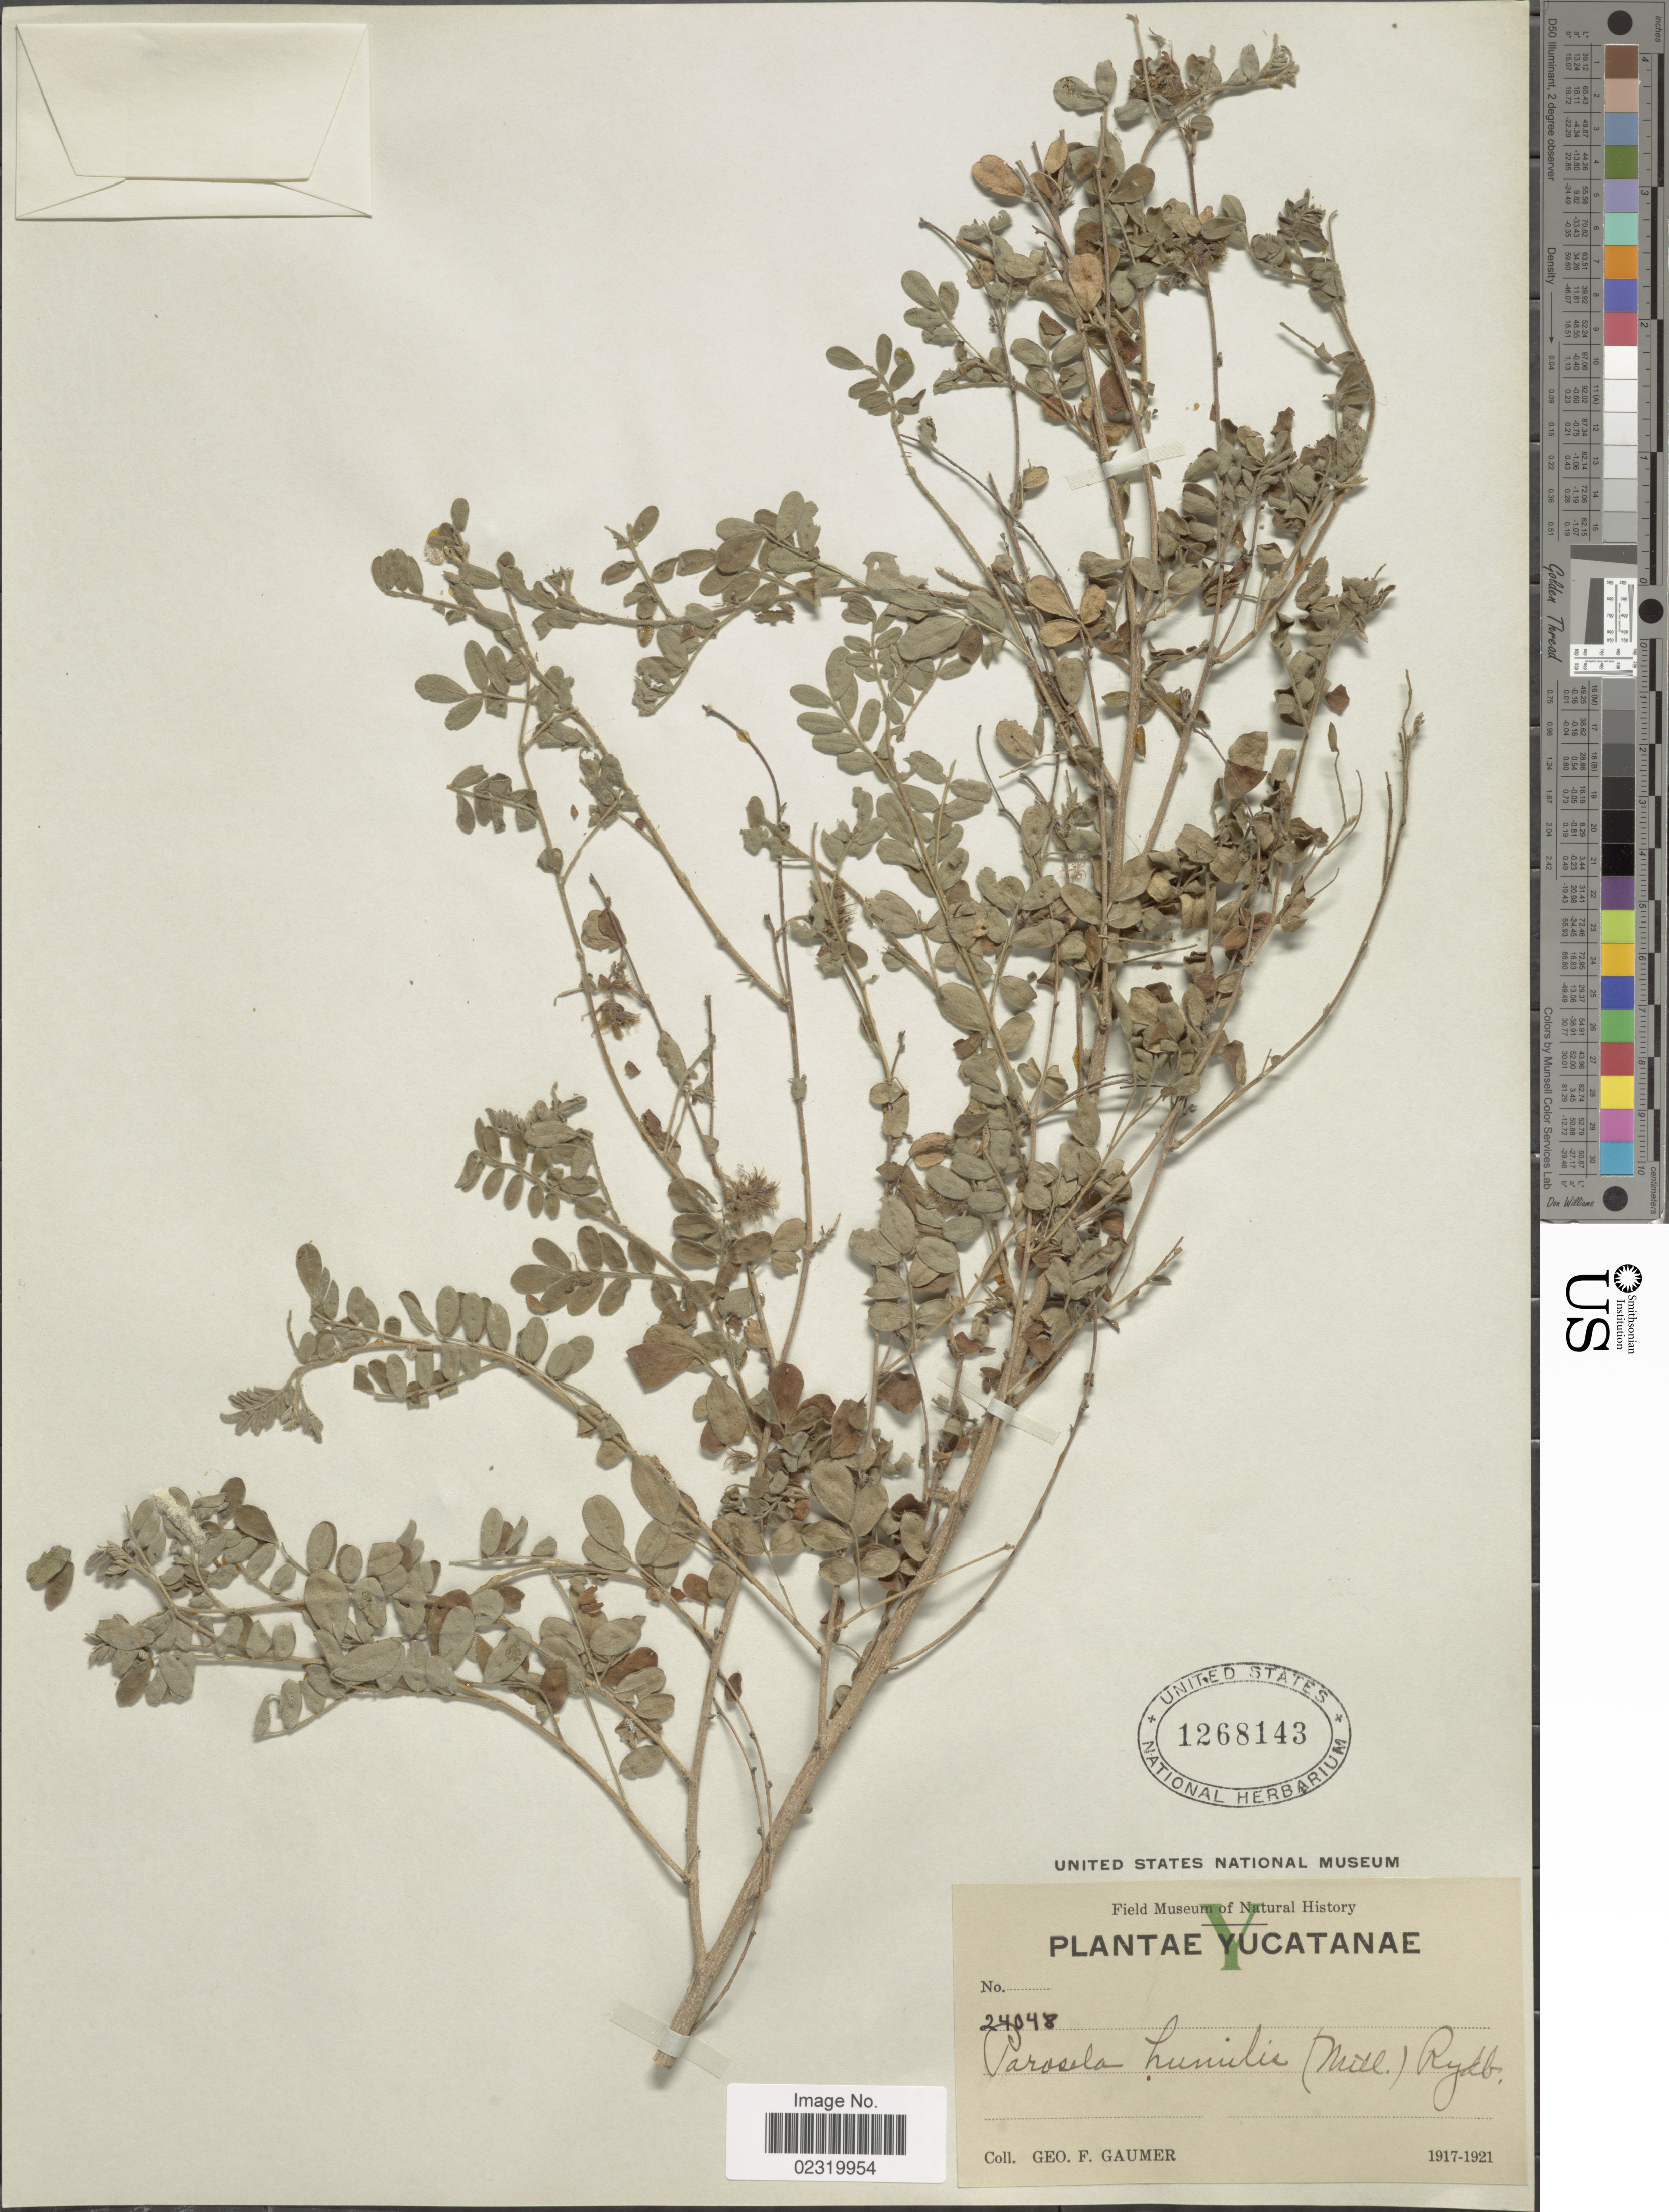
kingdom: Plantae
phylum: Tracheophyta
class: Magnoliopsida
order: Fabales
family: Fabaceae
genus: Dalea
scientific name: Dalea scandens var. paucifolia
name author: (J.M. Coult.) Barneby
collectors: G. F. Gaumer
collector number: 24048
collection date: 1917/1921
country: Mexico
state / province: Yucatán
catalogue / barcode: US 1268143